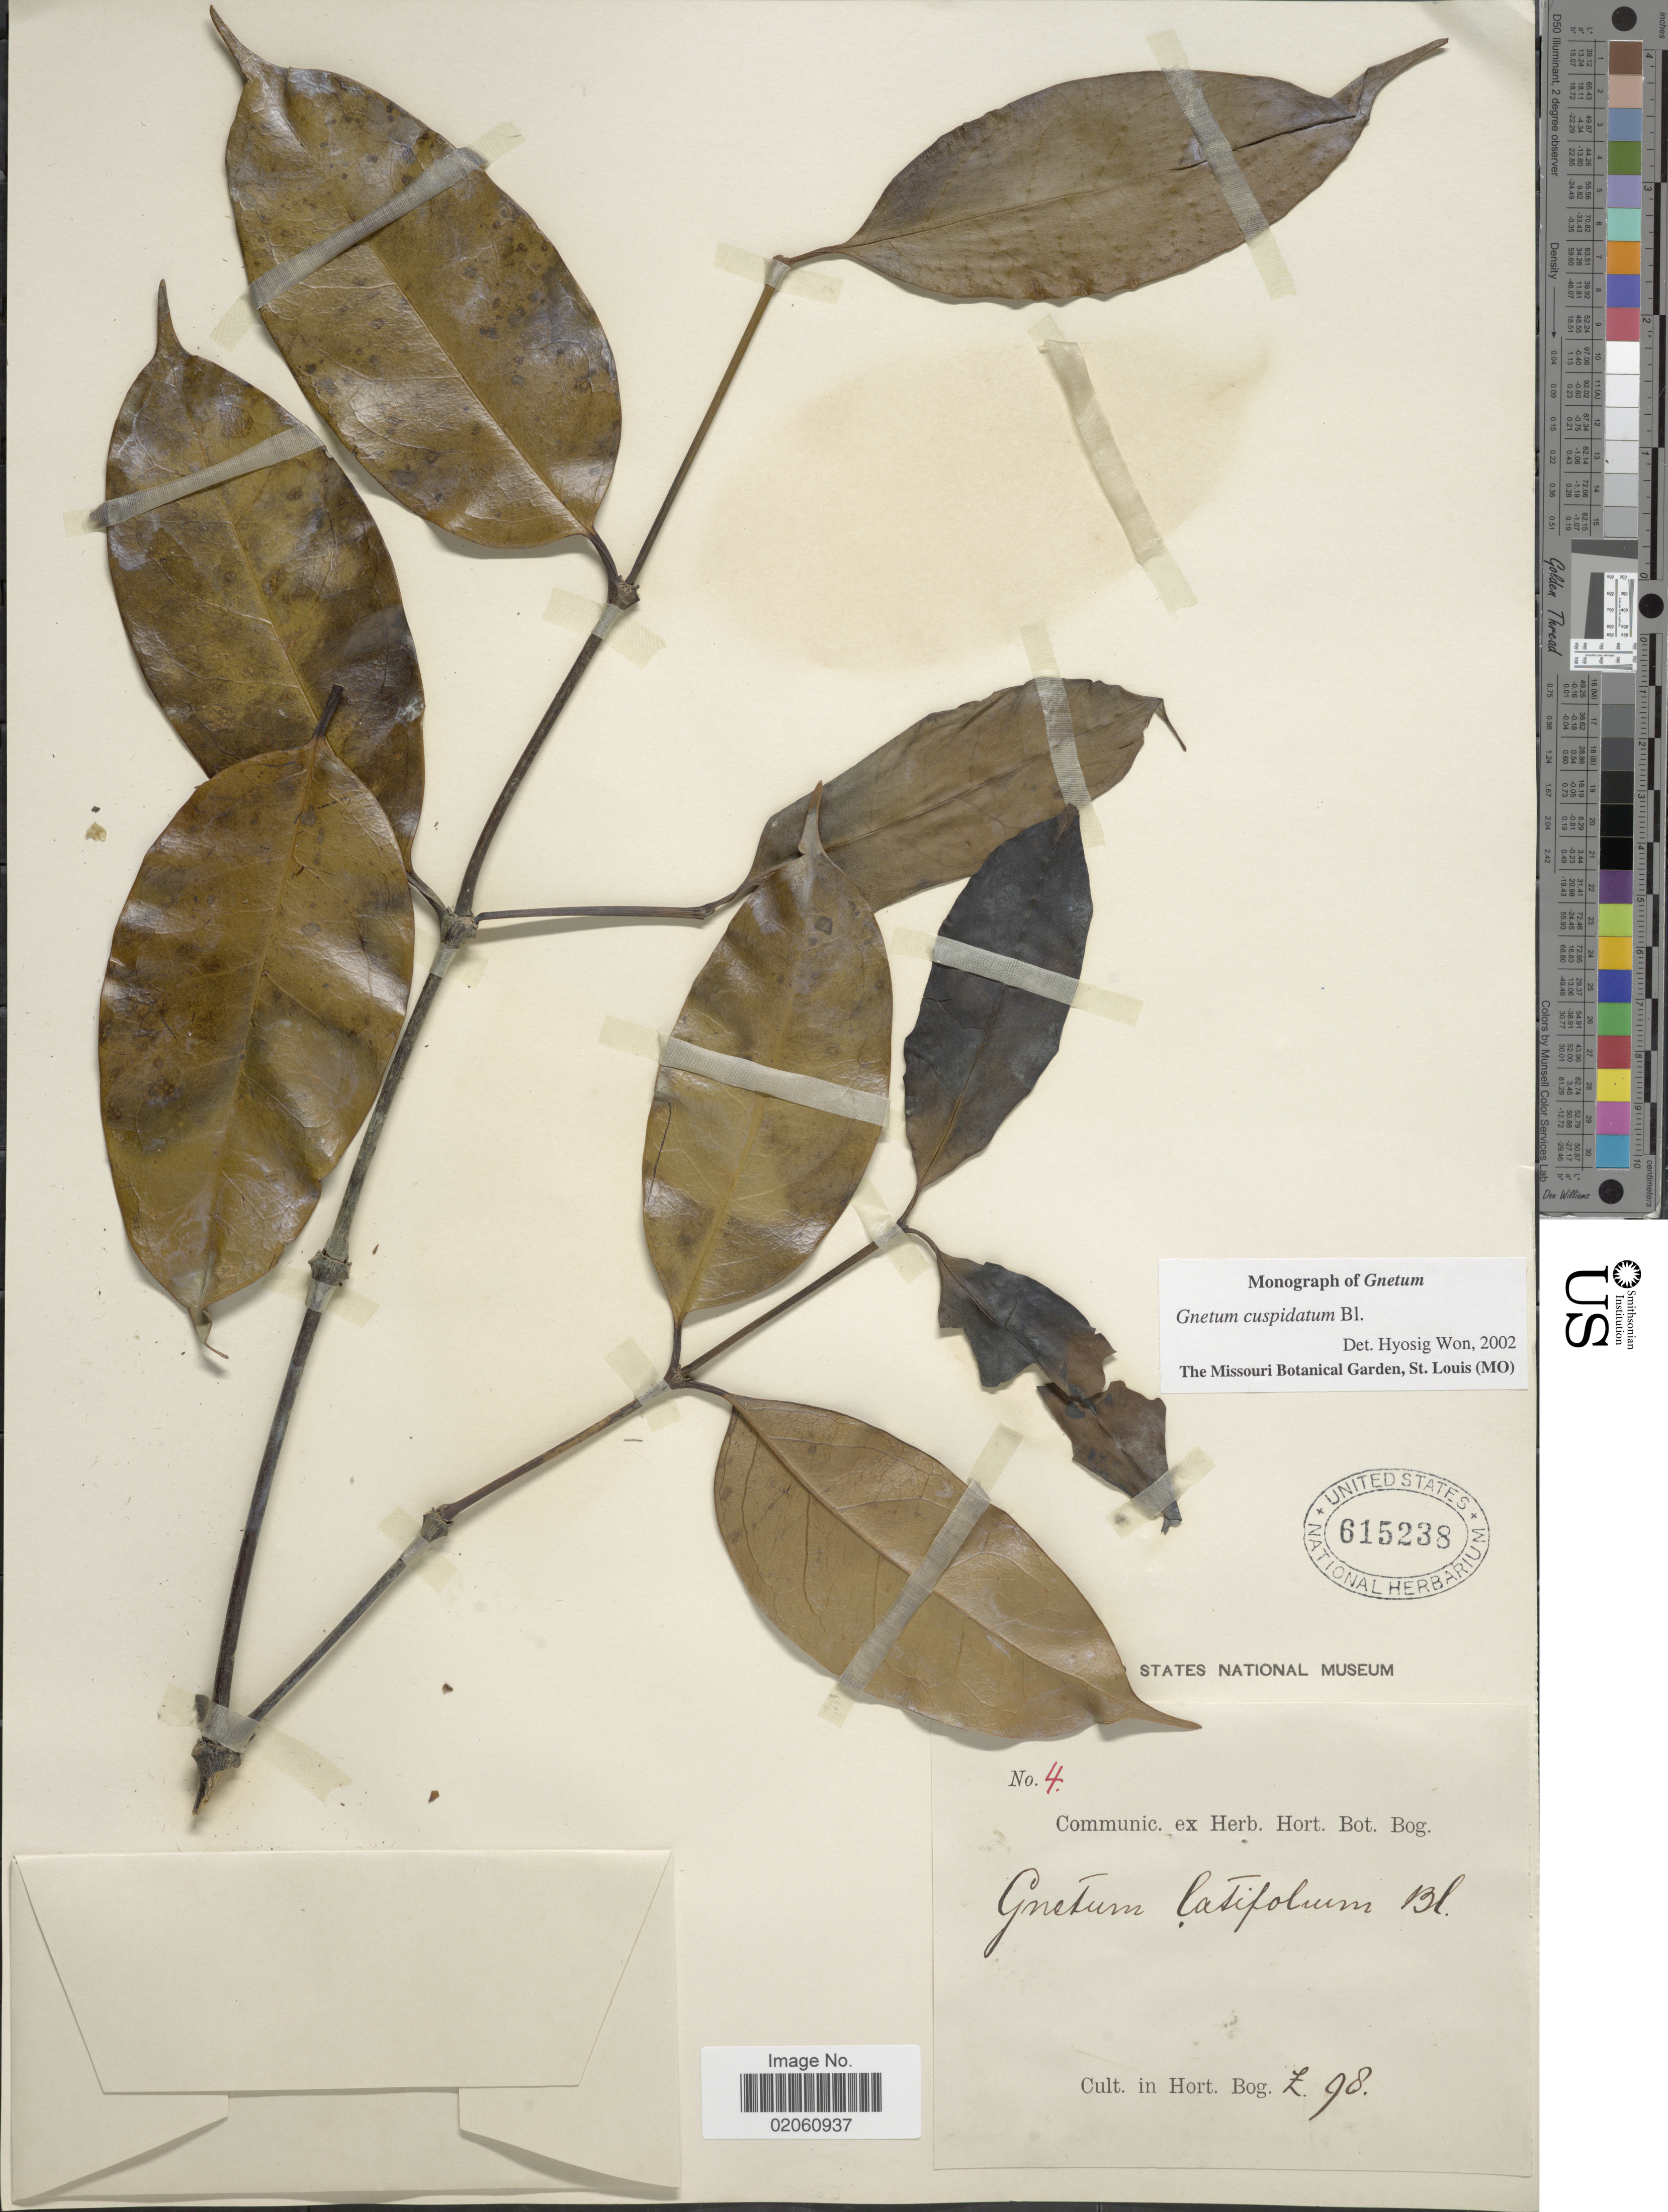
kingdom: Plantae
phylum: Tracheophyta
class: Gnetopsida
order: Gnetales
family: Gnetaceae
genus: Gnetum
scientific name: Gnetum cuspidatum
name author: Blume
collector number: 4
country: Indonesia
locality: Cult. in Hort. Bog.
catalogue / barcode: US 615238